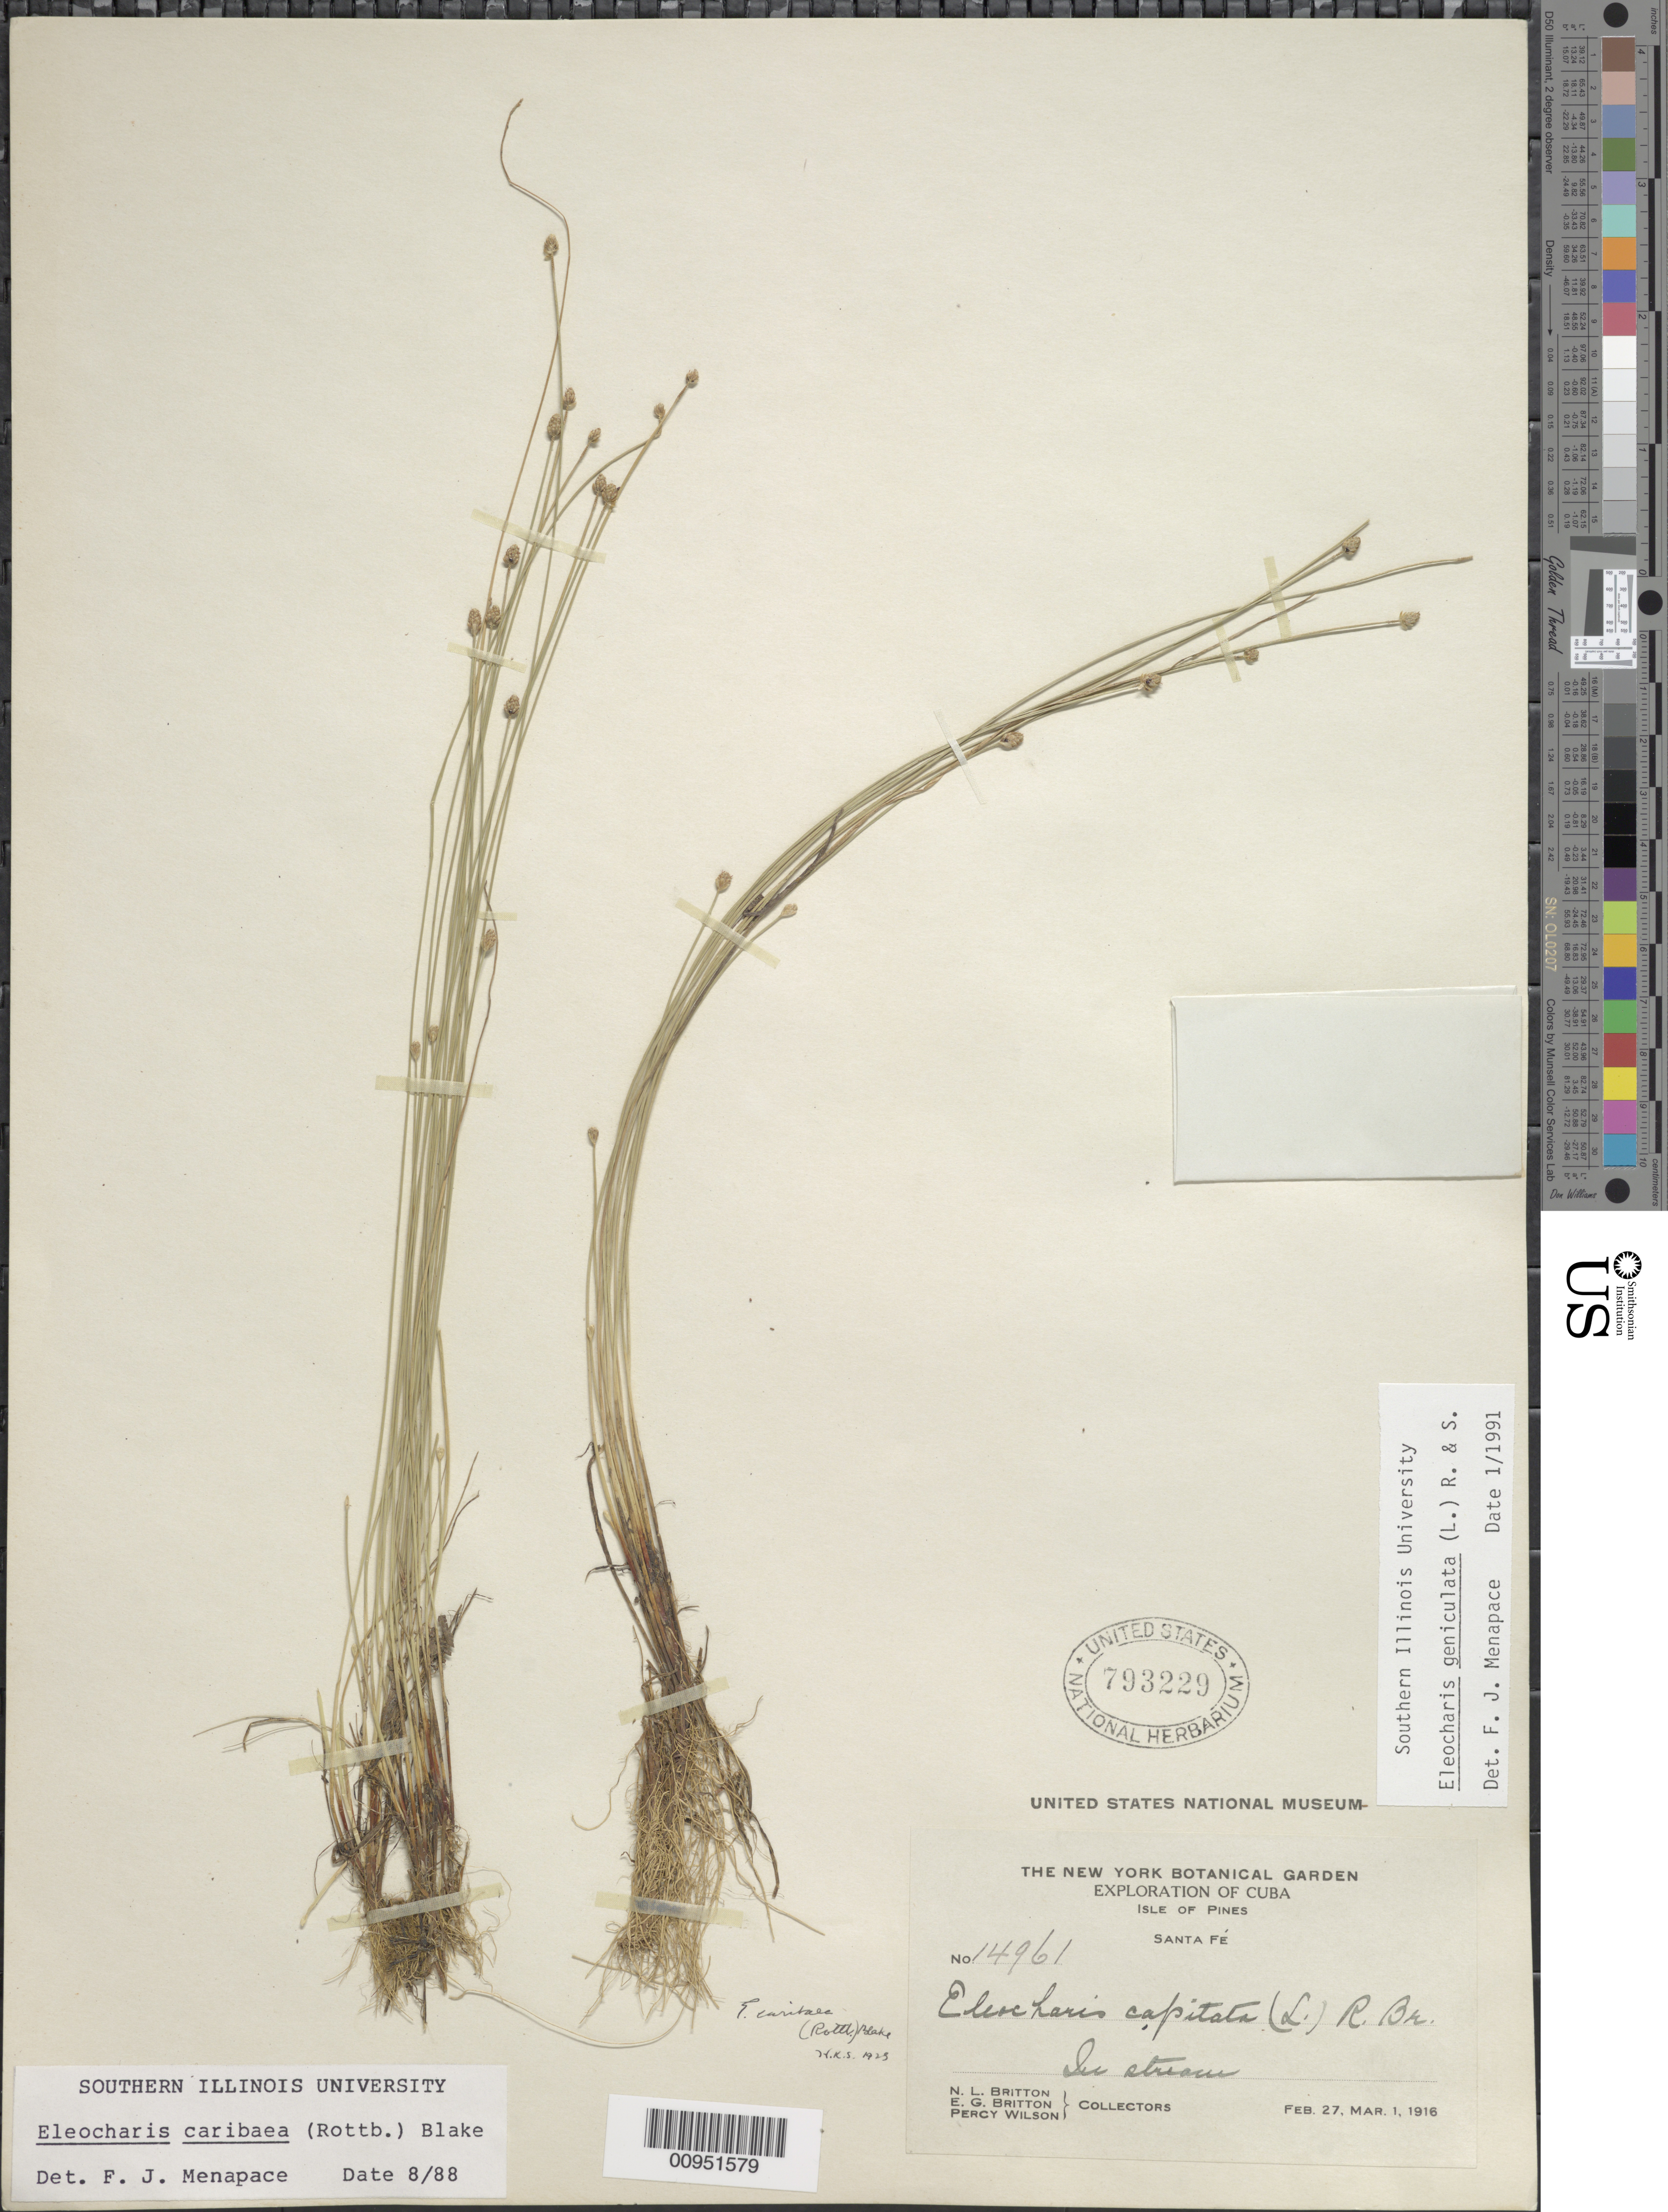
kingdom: Plantae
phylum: Tracheophyta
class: Liliopsida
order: Poales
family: Cyperaceae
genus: Eleocharis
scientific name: Eleocharis geniculata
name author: (L.) Roem. & Schult.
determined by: Menapace, F. J.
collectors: N. Britton, E. G. Britton & P. Wilson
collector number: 14961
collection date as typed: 27 Feb 1916 to 01 Mar 1916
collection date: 1916-02-27/1916-03-01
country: Cuba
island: Isla de la Juventud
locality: Isle of Pines, Santa Fé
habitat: In stream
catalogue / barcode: US 793229